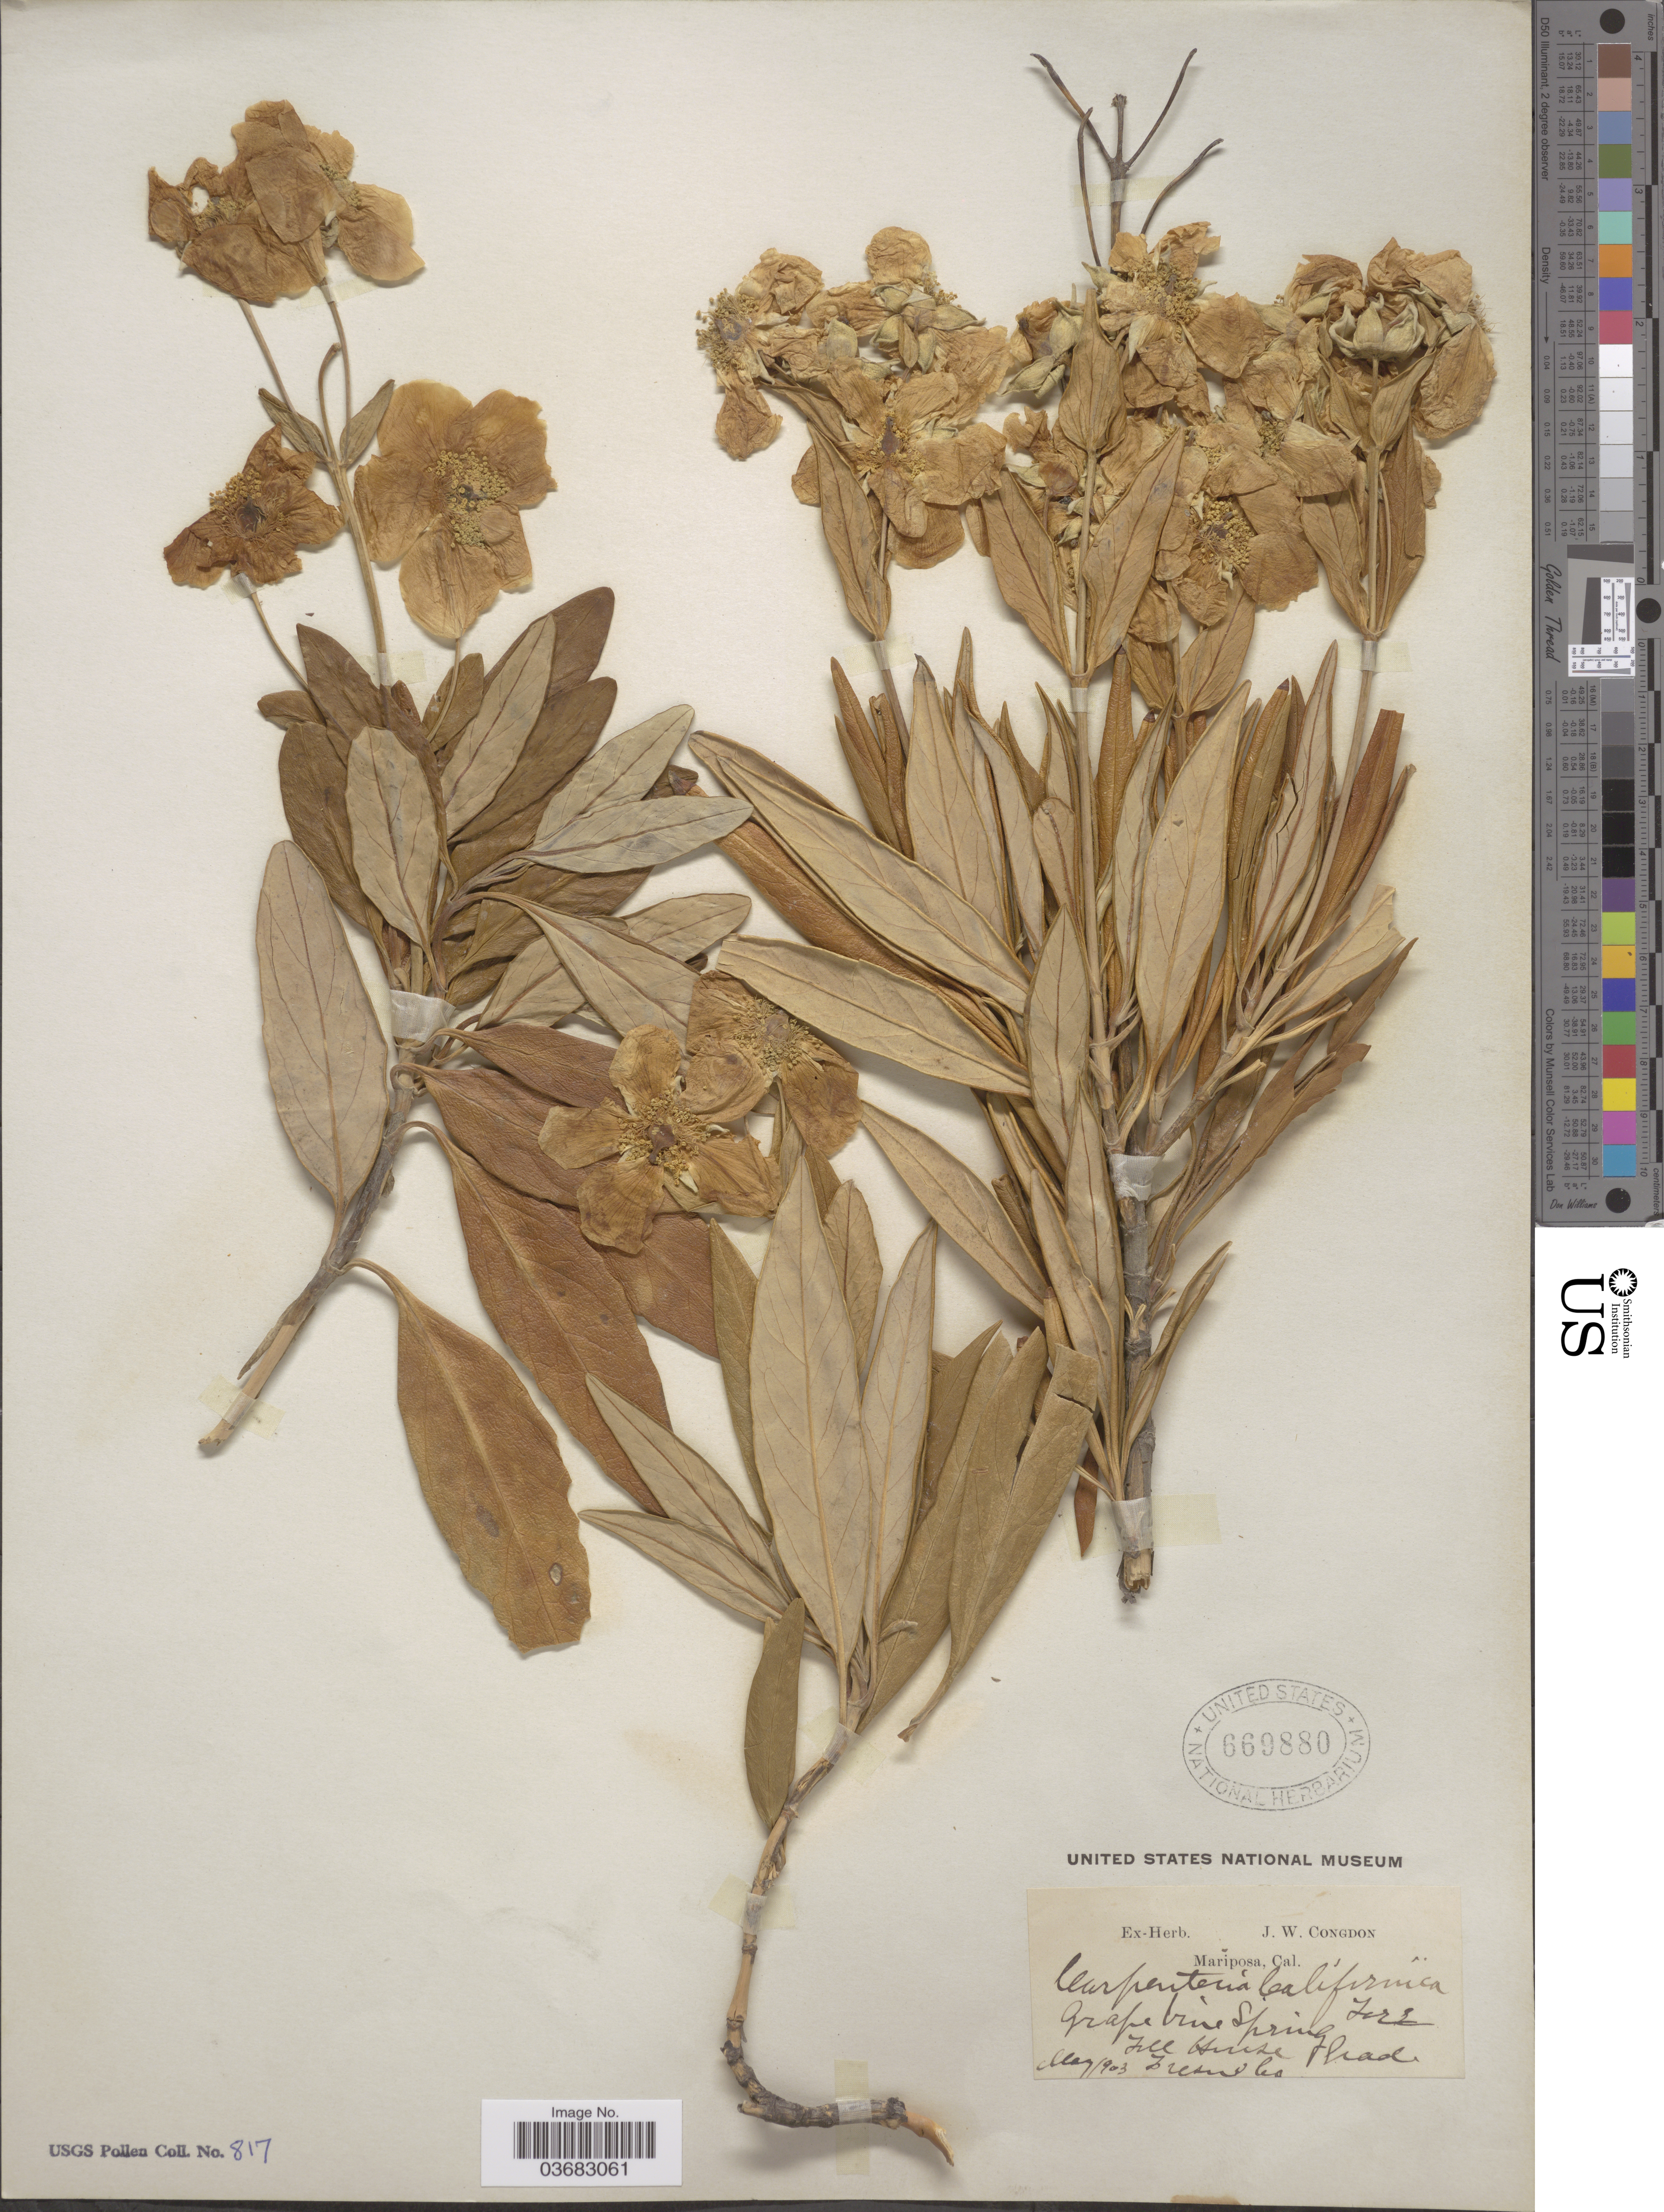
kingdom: Plantae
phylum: Tracheophyta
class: Magnoliopsida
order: Cornales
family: Hydrangeaceae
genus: Carpenteria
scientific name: Carpenteria californica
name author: Torr.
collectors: ex herb. J. W. Congdon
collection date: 1903-05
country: United States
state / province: California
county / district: Fresno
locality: Mariposa. Grape Vine Spring Hill House Road. Fresno Co.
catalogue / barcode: US 669880